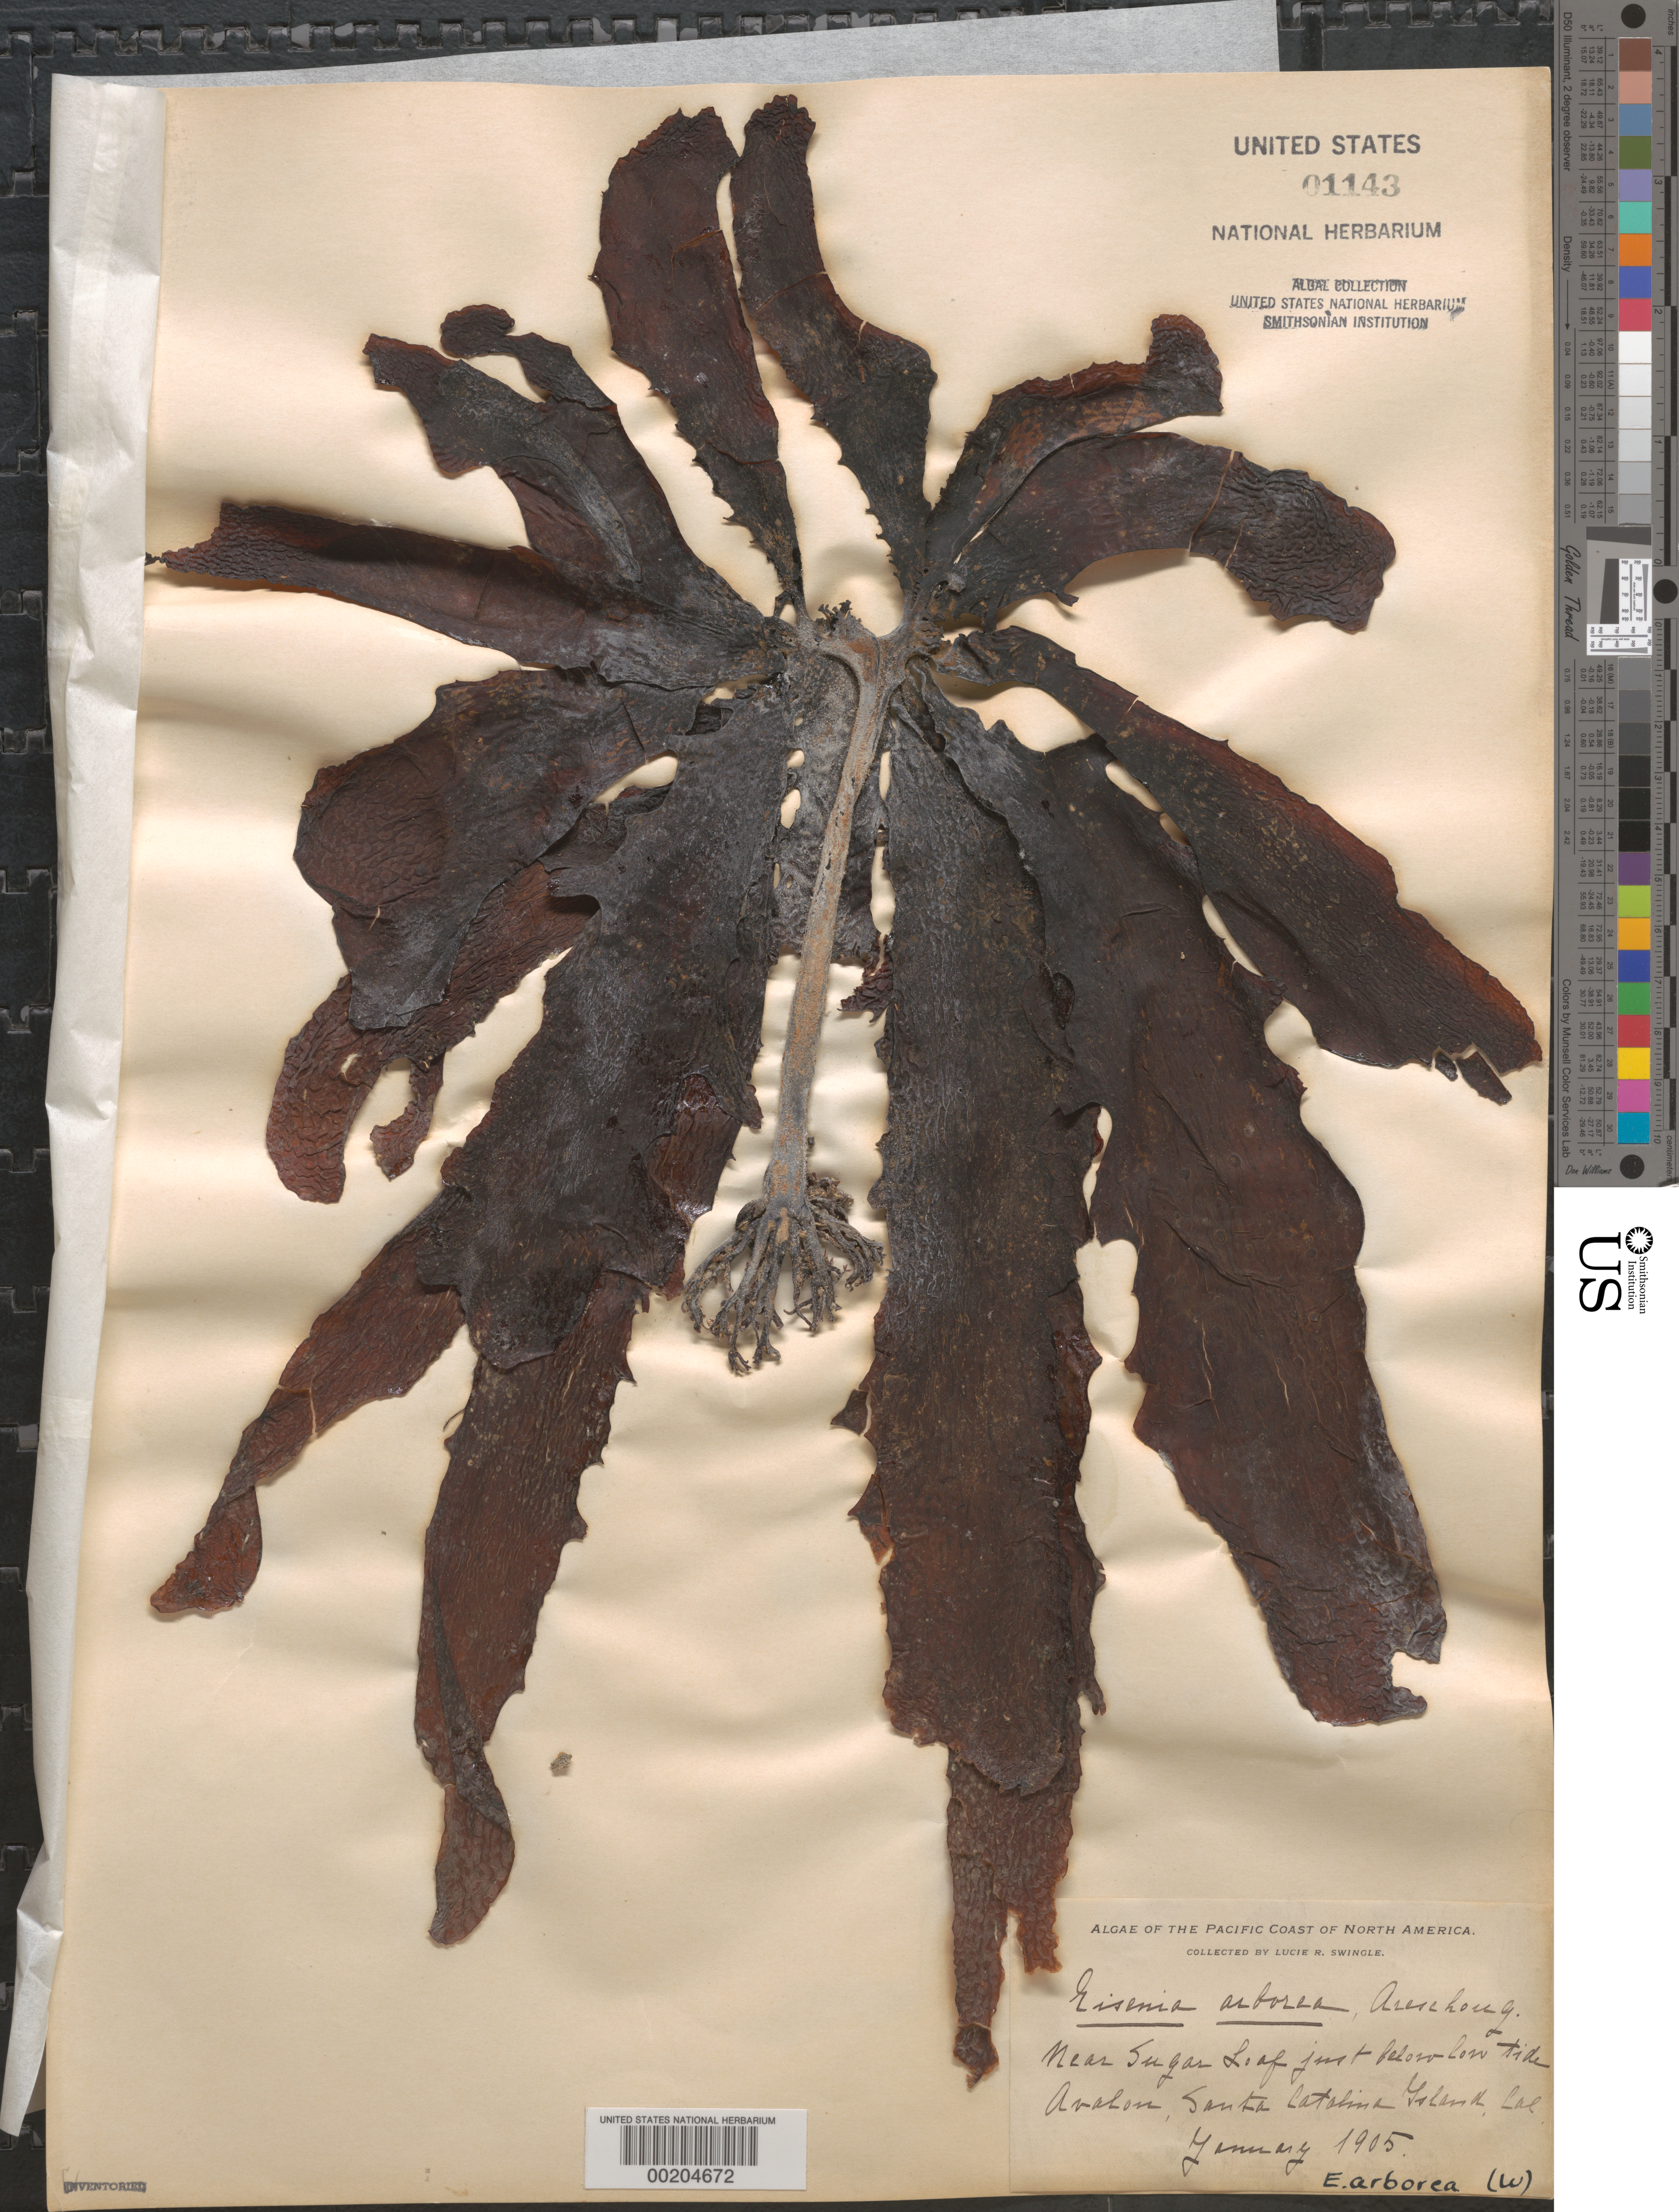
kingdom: Chromista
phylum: Ochrophyta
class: Phaeophyceae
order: Laminariales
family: Lessoniaceae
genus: Eisenia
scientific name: Eisenia arborea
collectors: L. Swingle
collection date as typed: Jan 1905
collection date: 1905-01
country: United States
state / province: California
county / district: Los Angeles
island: Santa Catalina Island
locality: Avalon, near Sugar Loaf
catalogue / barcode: US 1143